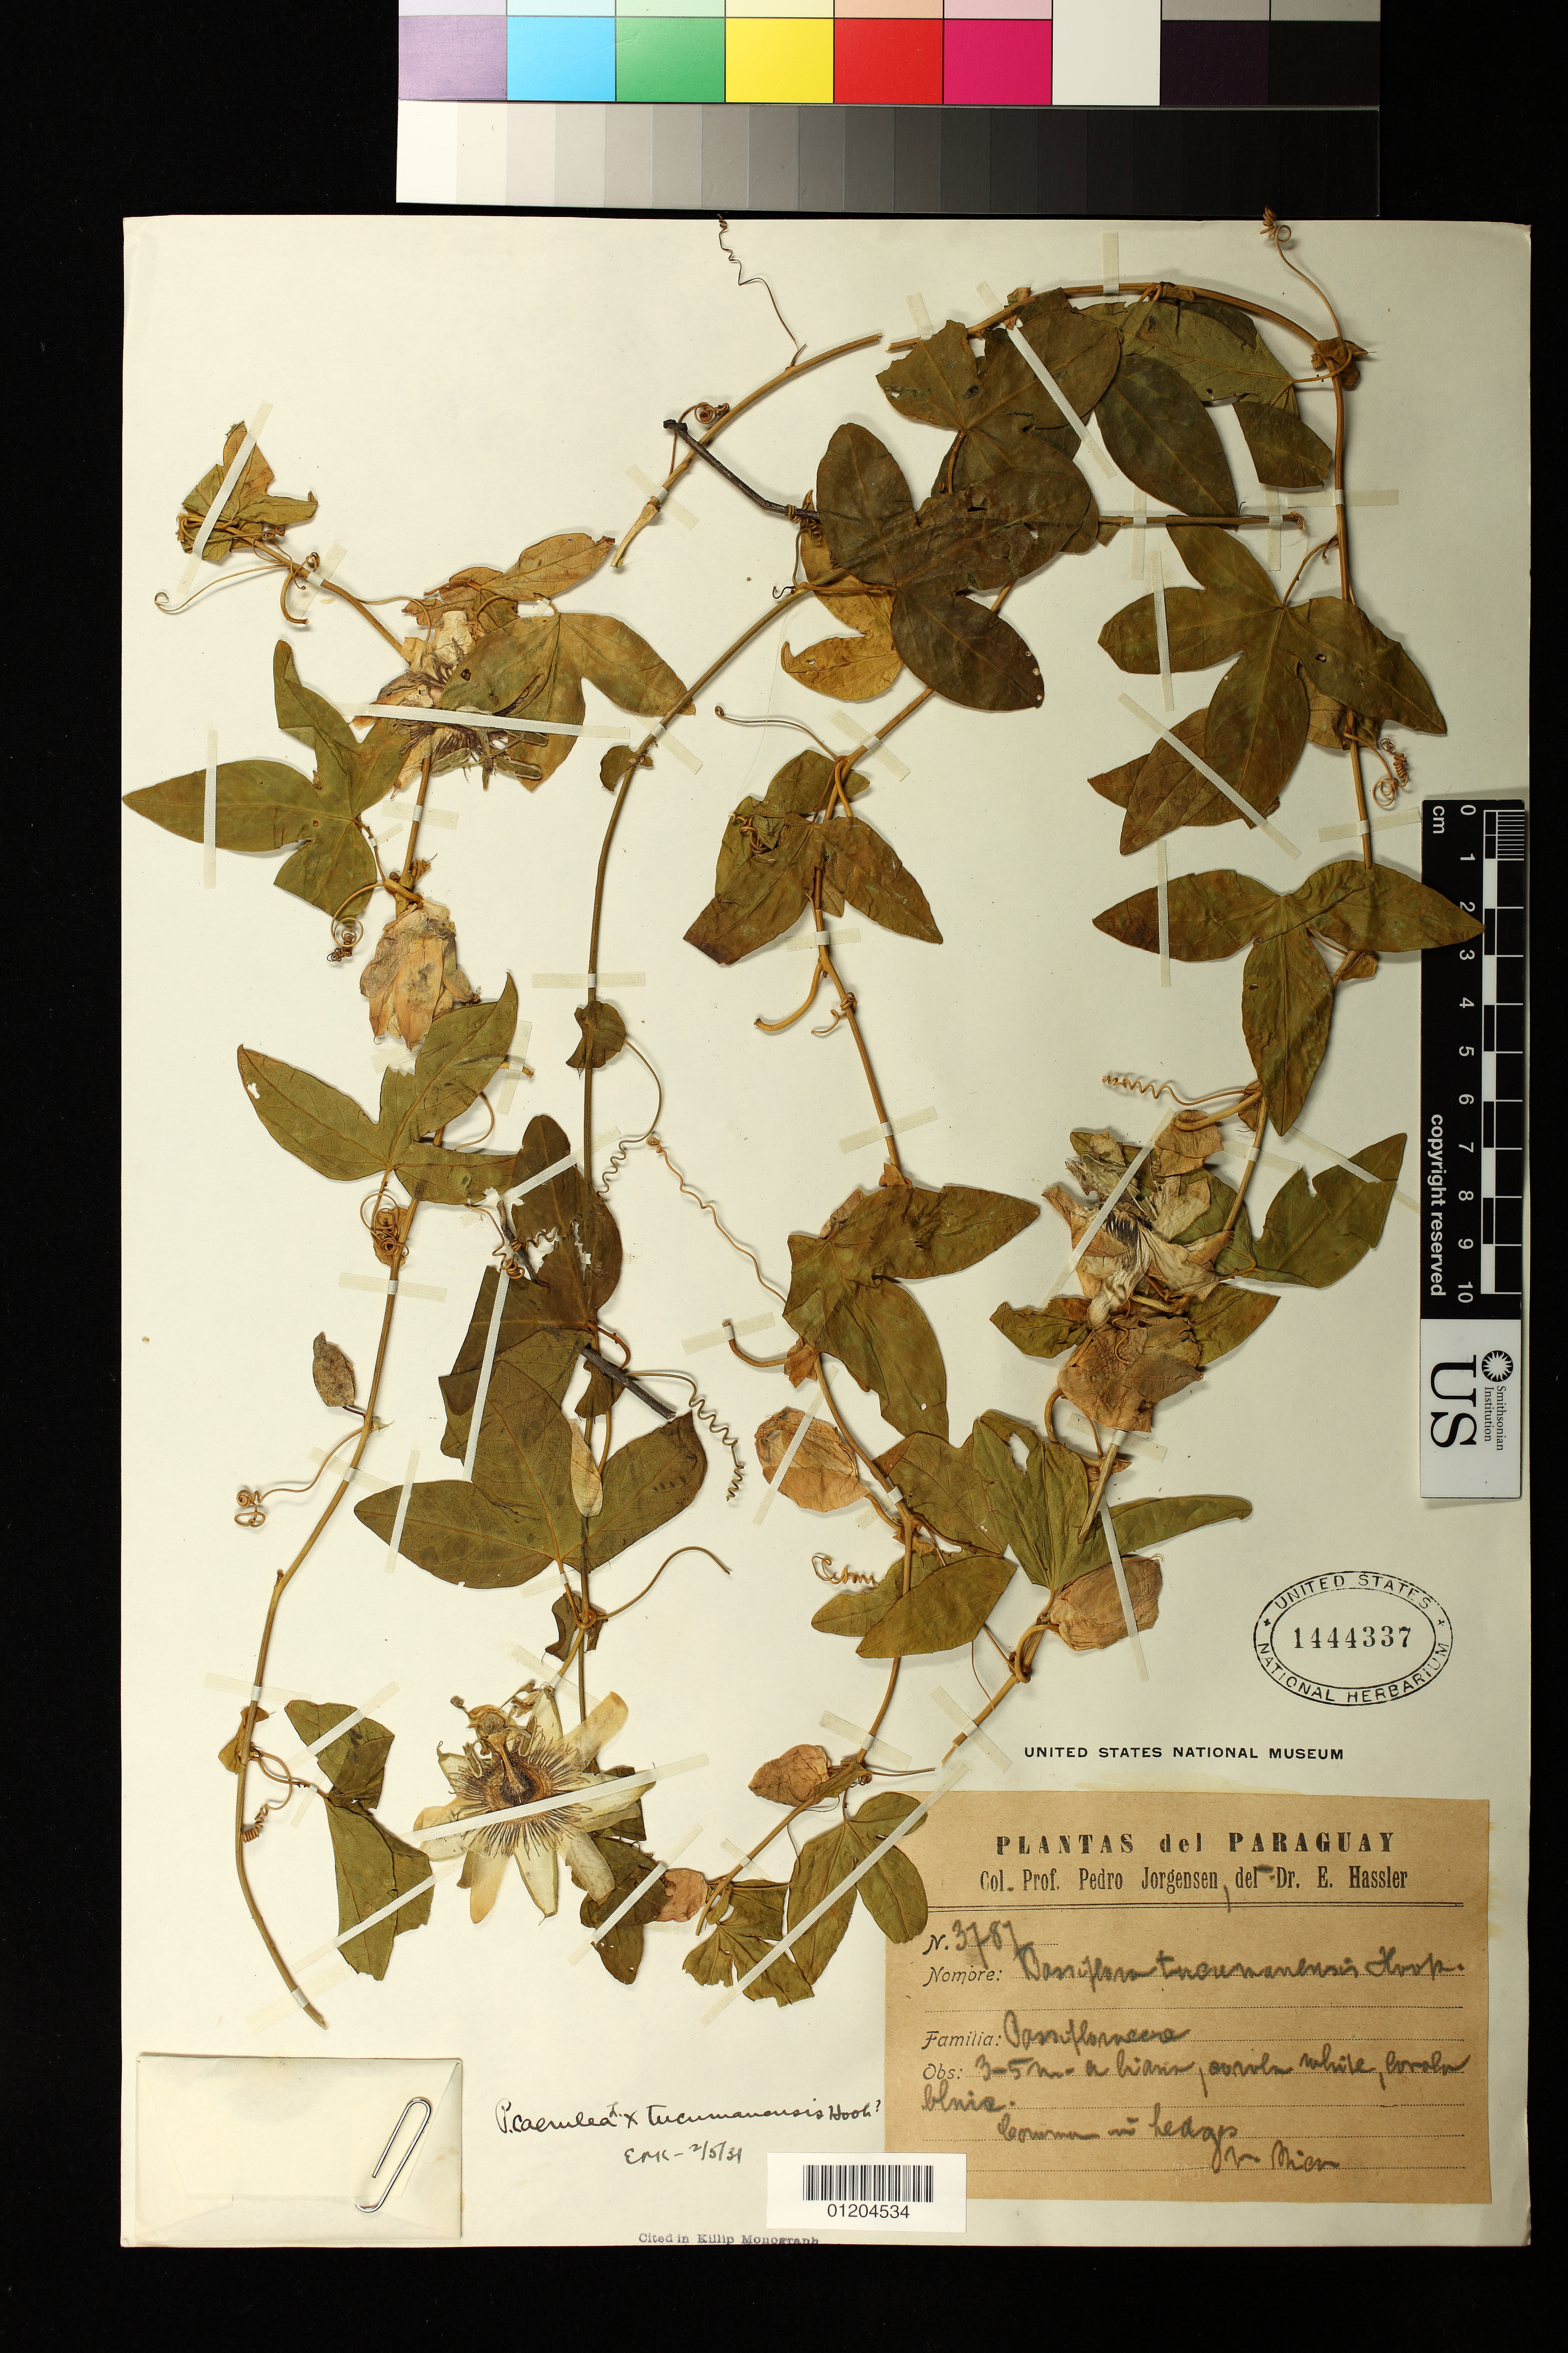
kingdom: Plantae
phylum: Tracheophyta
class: Magnoliopsida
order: Malpighiales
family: Passifloraceae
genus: Passiflora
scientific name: Passiflora tucumanensis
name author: Hook.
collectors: P. Jörgensen & E. Hassler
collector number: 3787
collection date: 1931-05-02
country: Paraguay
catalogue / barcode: US 1444337